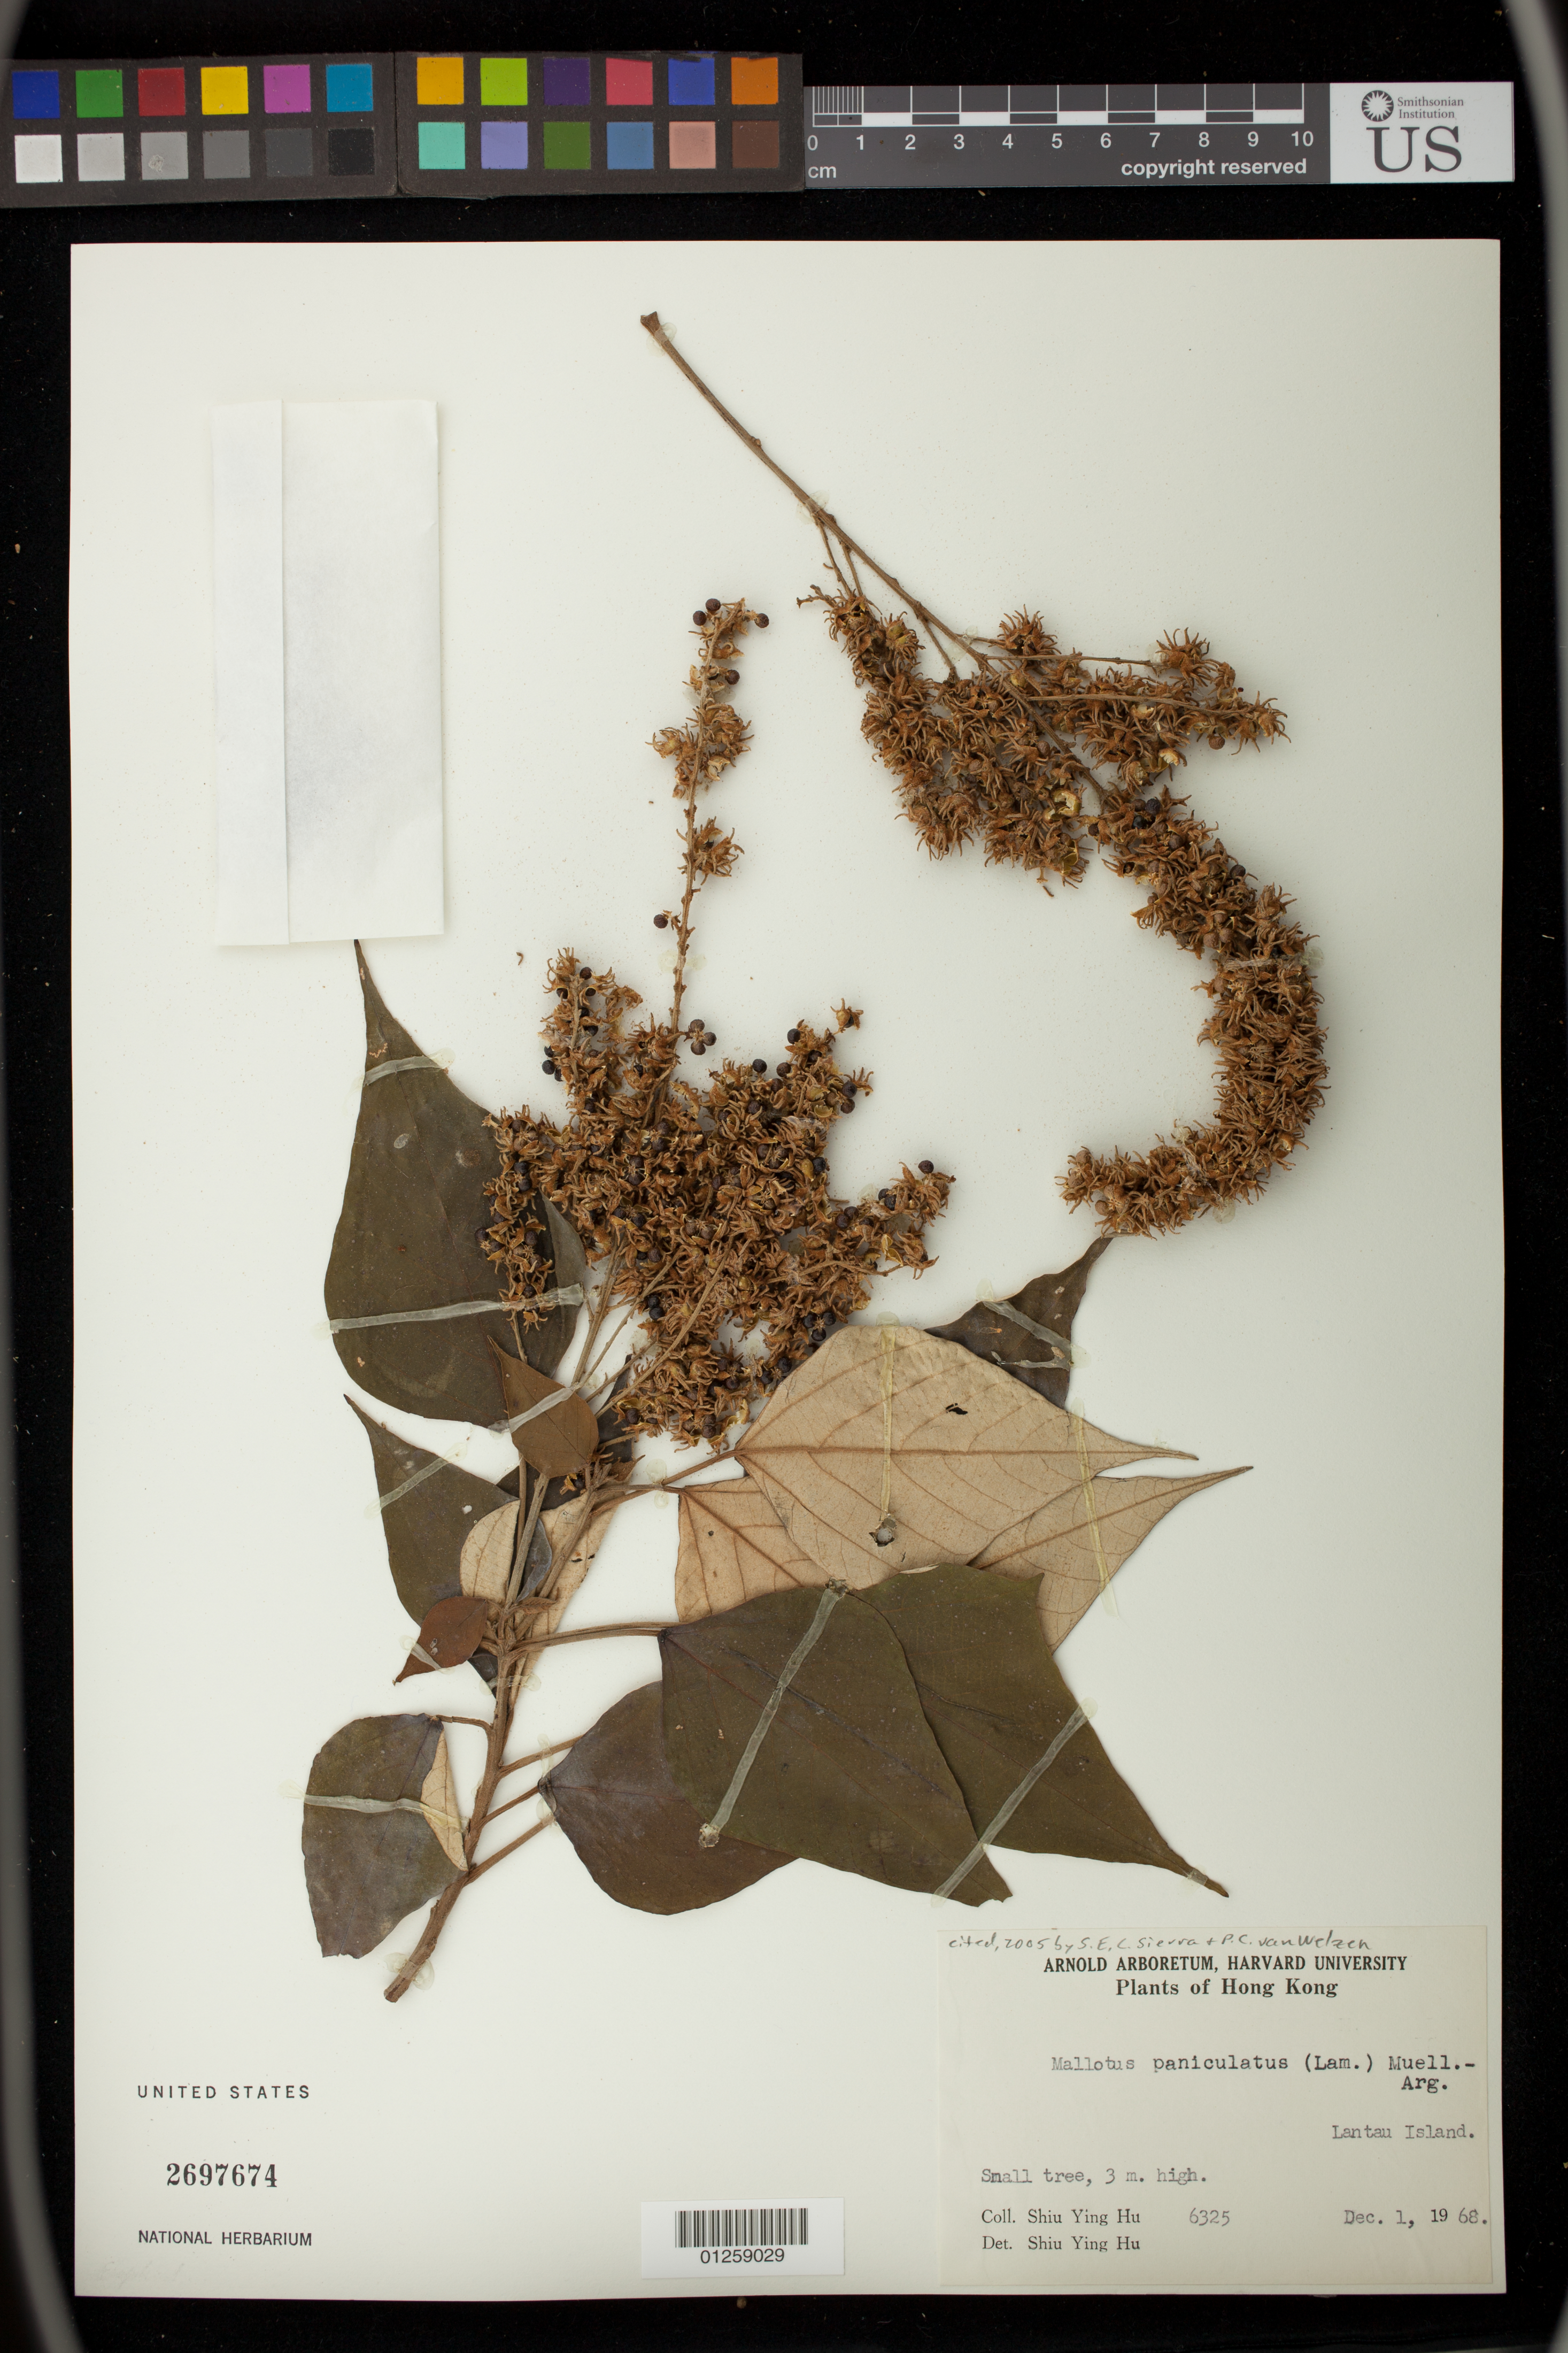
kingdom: Plantae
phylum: Tracheophyta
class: Magnoliopsida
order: Malpighiales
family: Euphorbiaceae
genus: Mallotus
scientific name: Mallotus paniculatus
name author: (Lam.) Müll. Arg.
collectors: Y. Shiu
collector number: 6325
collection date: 1968-12-01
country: China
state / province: Hong Kong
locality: Lantau Island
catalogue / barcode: US 2697674